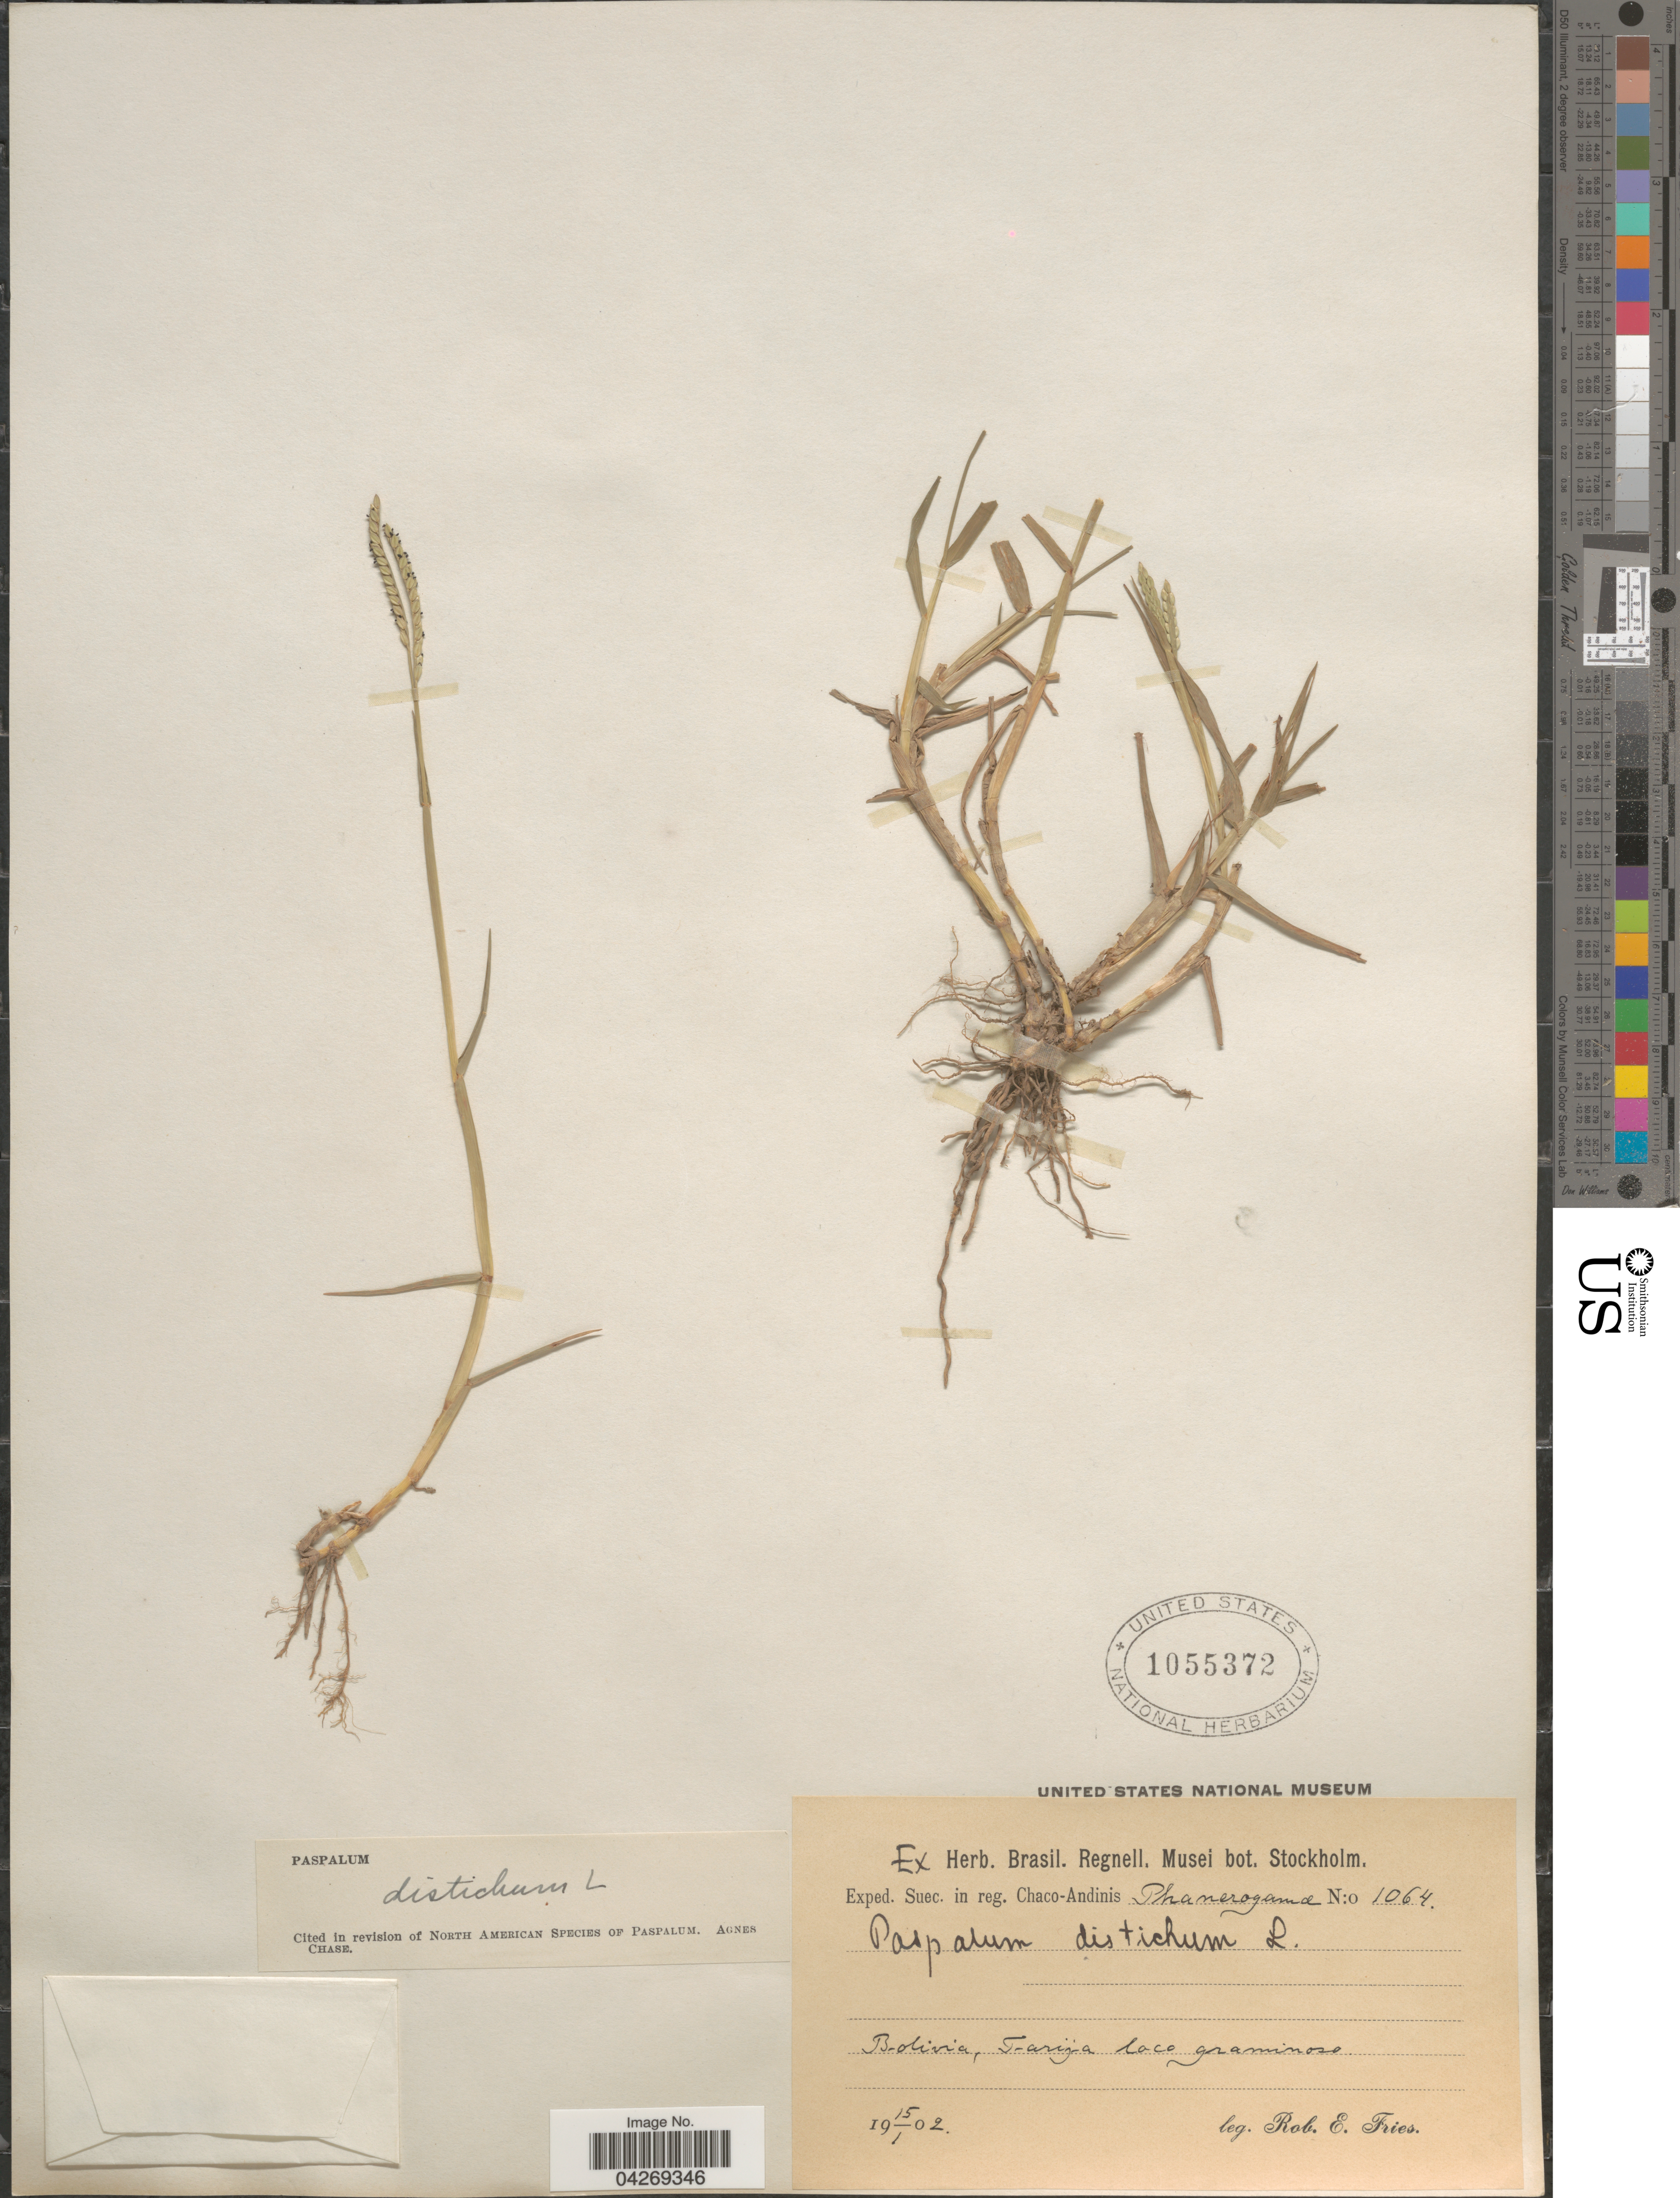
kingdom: Plantae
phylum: Tracheophyta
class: Liliopsida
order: Poales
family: Poaceae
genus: Paspalum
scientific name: Paspalum distichum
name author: L.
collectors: R. E. Fries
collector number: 1064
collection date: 1902-01-15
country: Bolivia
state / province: Tarija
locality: Exped. Suec. in reg. Chaco-Andinis. Loco graminoso.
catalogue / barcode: US 1055372